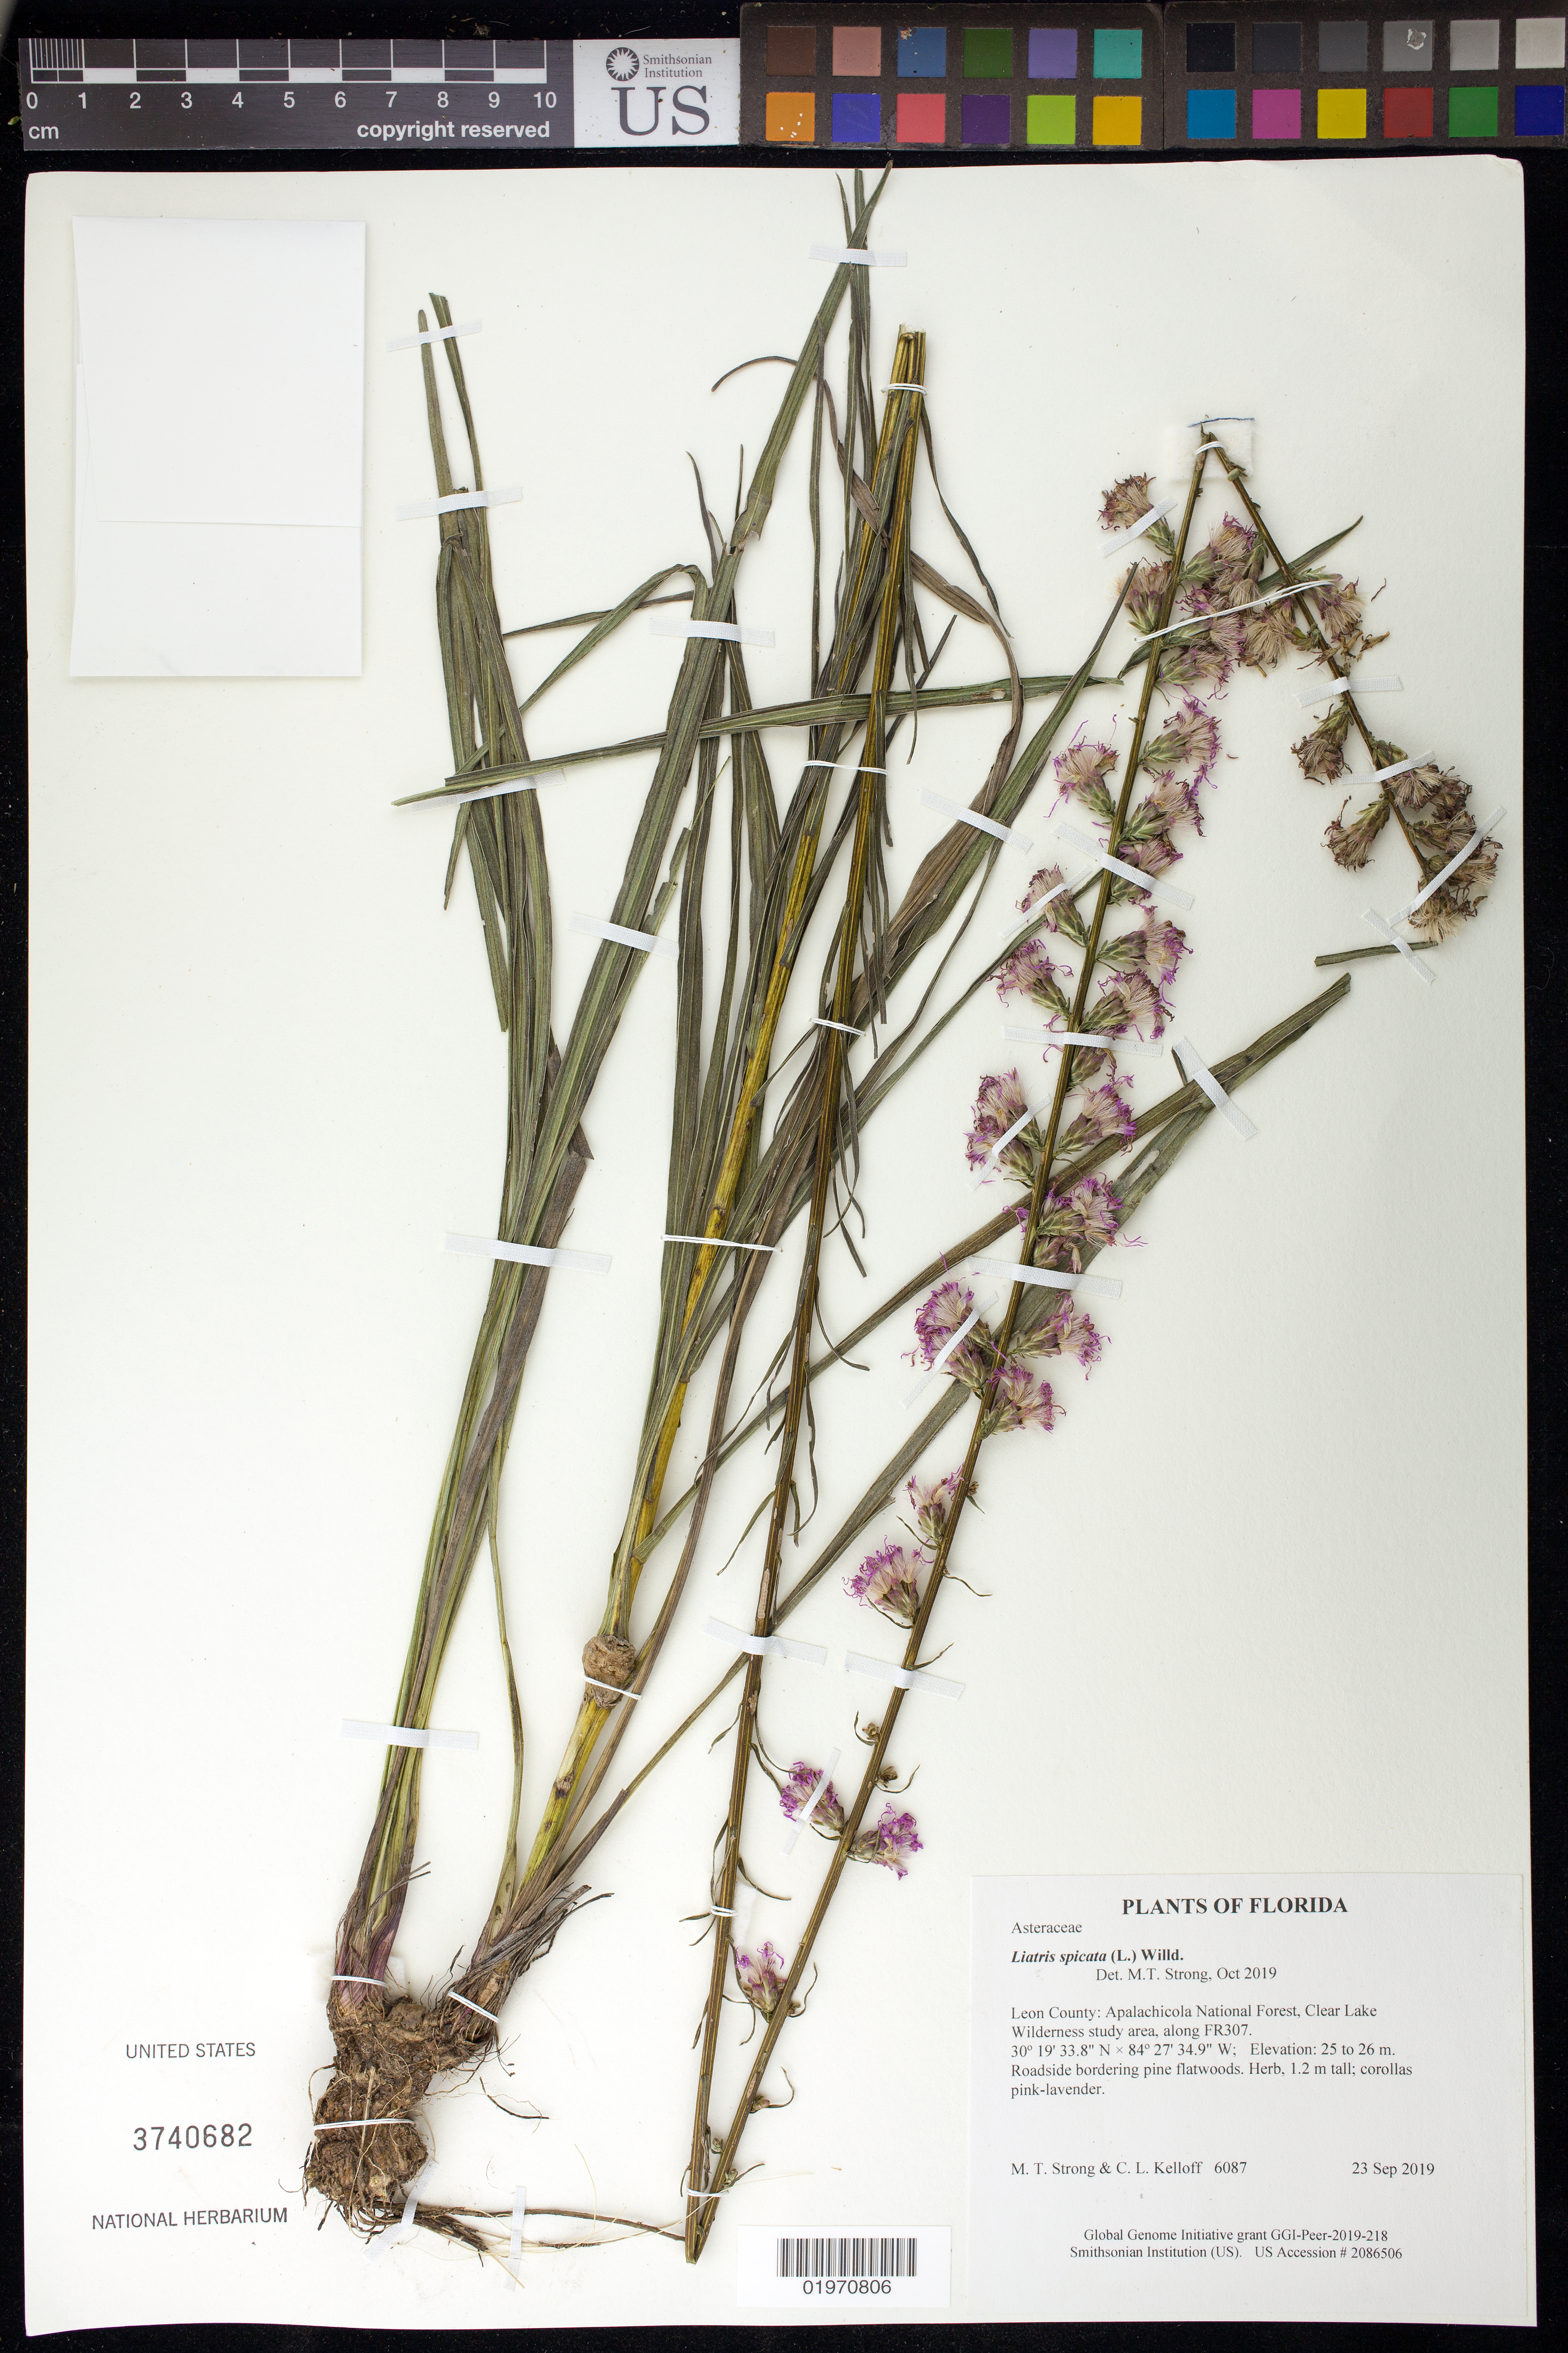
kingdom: Plantae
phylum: Tracheophyta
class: Magnoliopsida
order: Asterales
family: Asteraceae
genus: Liatris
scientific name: Liatris spicata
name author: (L.) Willd.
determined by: Strong, Mark T., (BOT), Smithsonian Institution - National Museum of Natural History (UNITED STATES)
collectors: M. T. Strong & C. L. Kelloff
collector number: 6087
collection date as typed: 23 Sep 2019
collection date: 2019-09-23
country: United States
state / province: Florida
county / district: Leon County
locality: Apalachicola National Forest, Clear Lake Wilderness study area, along FR307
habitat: Roadside bordering pine flatwoods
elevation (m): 25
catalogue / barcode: US 3740682